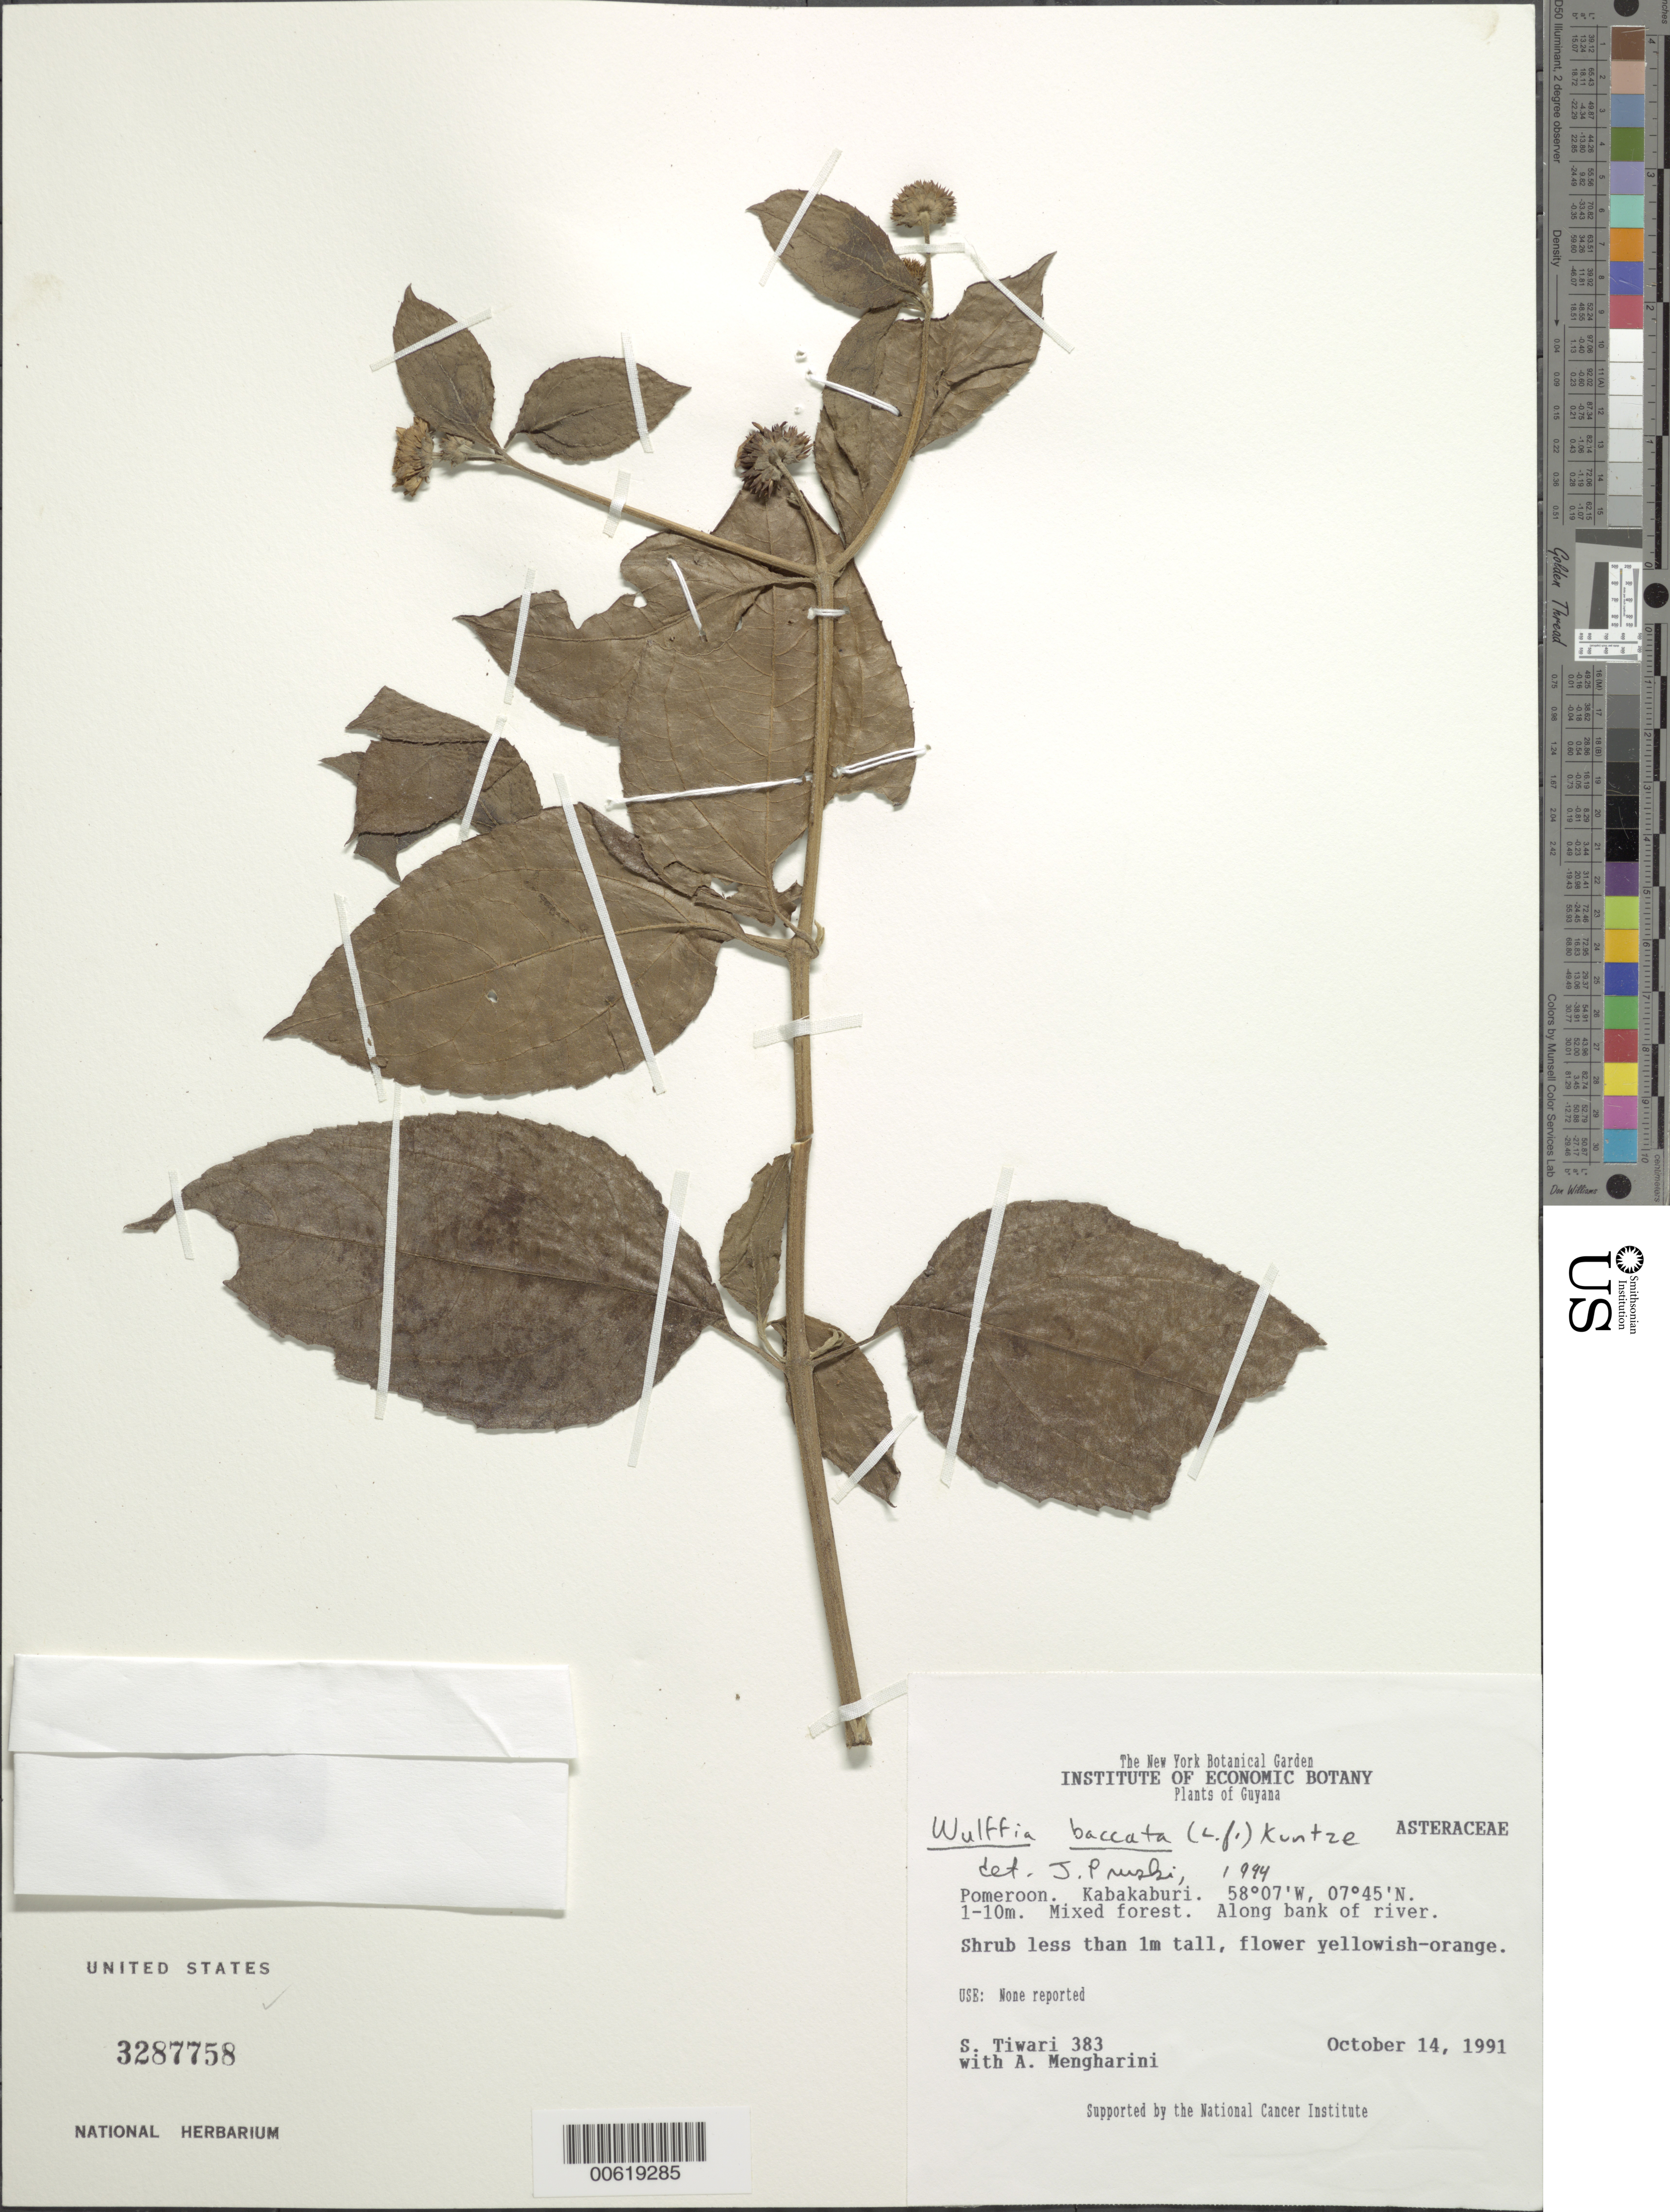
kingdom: Plantae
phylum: Tracheophyta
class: Magnoliopsida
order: Asterales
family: Asteraceae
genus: Wulffia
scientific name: Wulffia baccata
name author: (L. f.) Kuntze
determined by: Pruski, J. F.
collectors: S. Tiwari & A. Mengharini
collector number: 383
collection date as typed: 14-Oct-91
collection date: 1991-10-14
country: Guyana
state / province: Pomeroon-Supenaam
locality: Kabakaburi, Pomeroon Dist.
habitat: Mixed forest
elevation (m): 1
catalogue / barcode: US 3287758